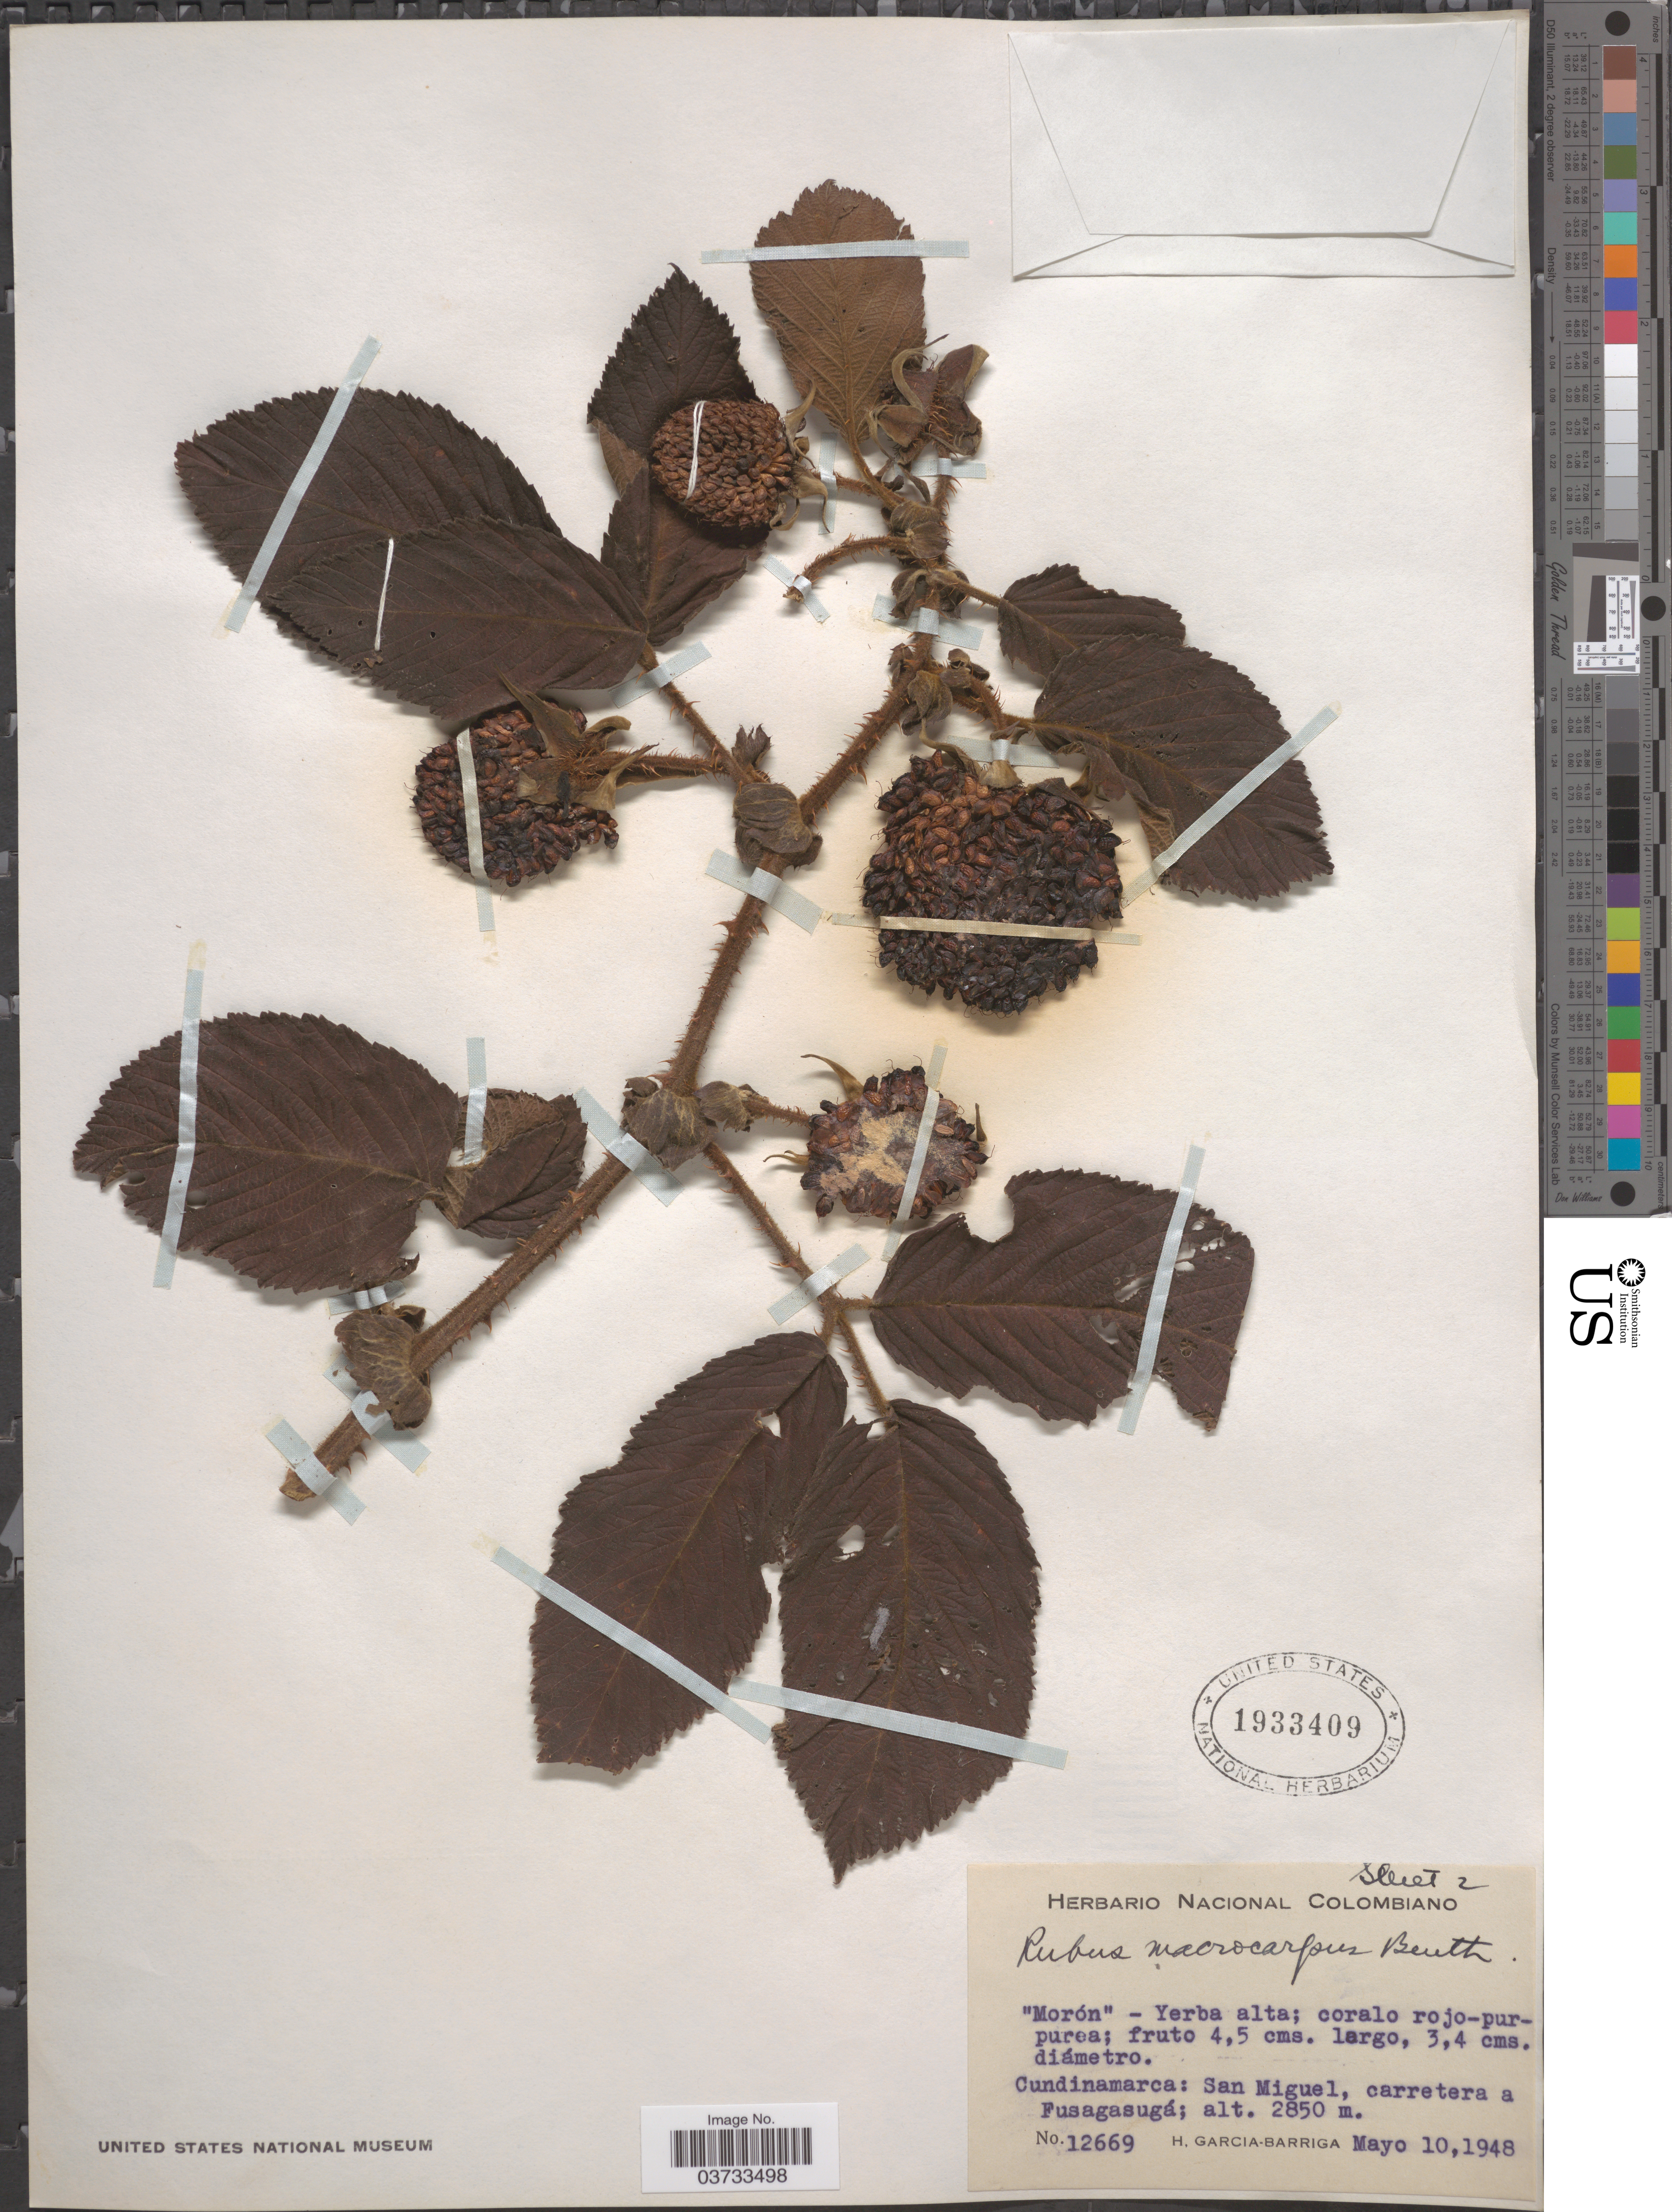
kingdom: Plantae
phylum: Tracheophyta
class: Magnoliopsida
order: Rosales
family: Rosaceae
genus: Rubus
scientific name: Rubus macrocarpus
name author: King ex C.B. Clarke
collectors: H. García Barriga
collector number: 12669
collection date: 1948-05-10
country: Colombia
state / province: Cundinamarca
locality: San Miguel, carretera a Fusagasugá.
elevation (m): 2850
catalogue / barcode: US 1933409